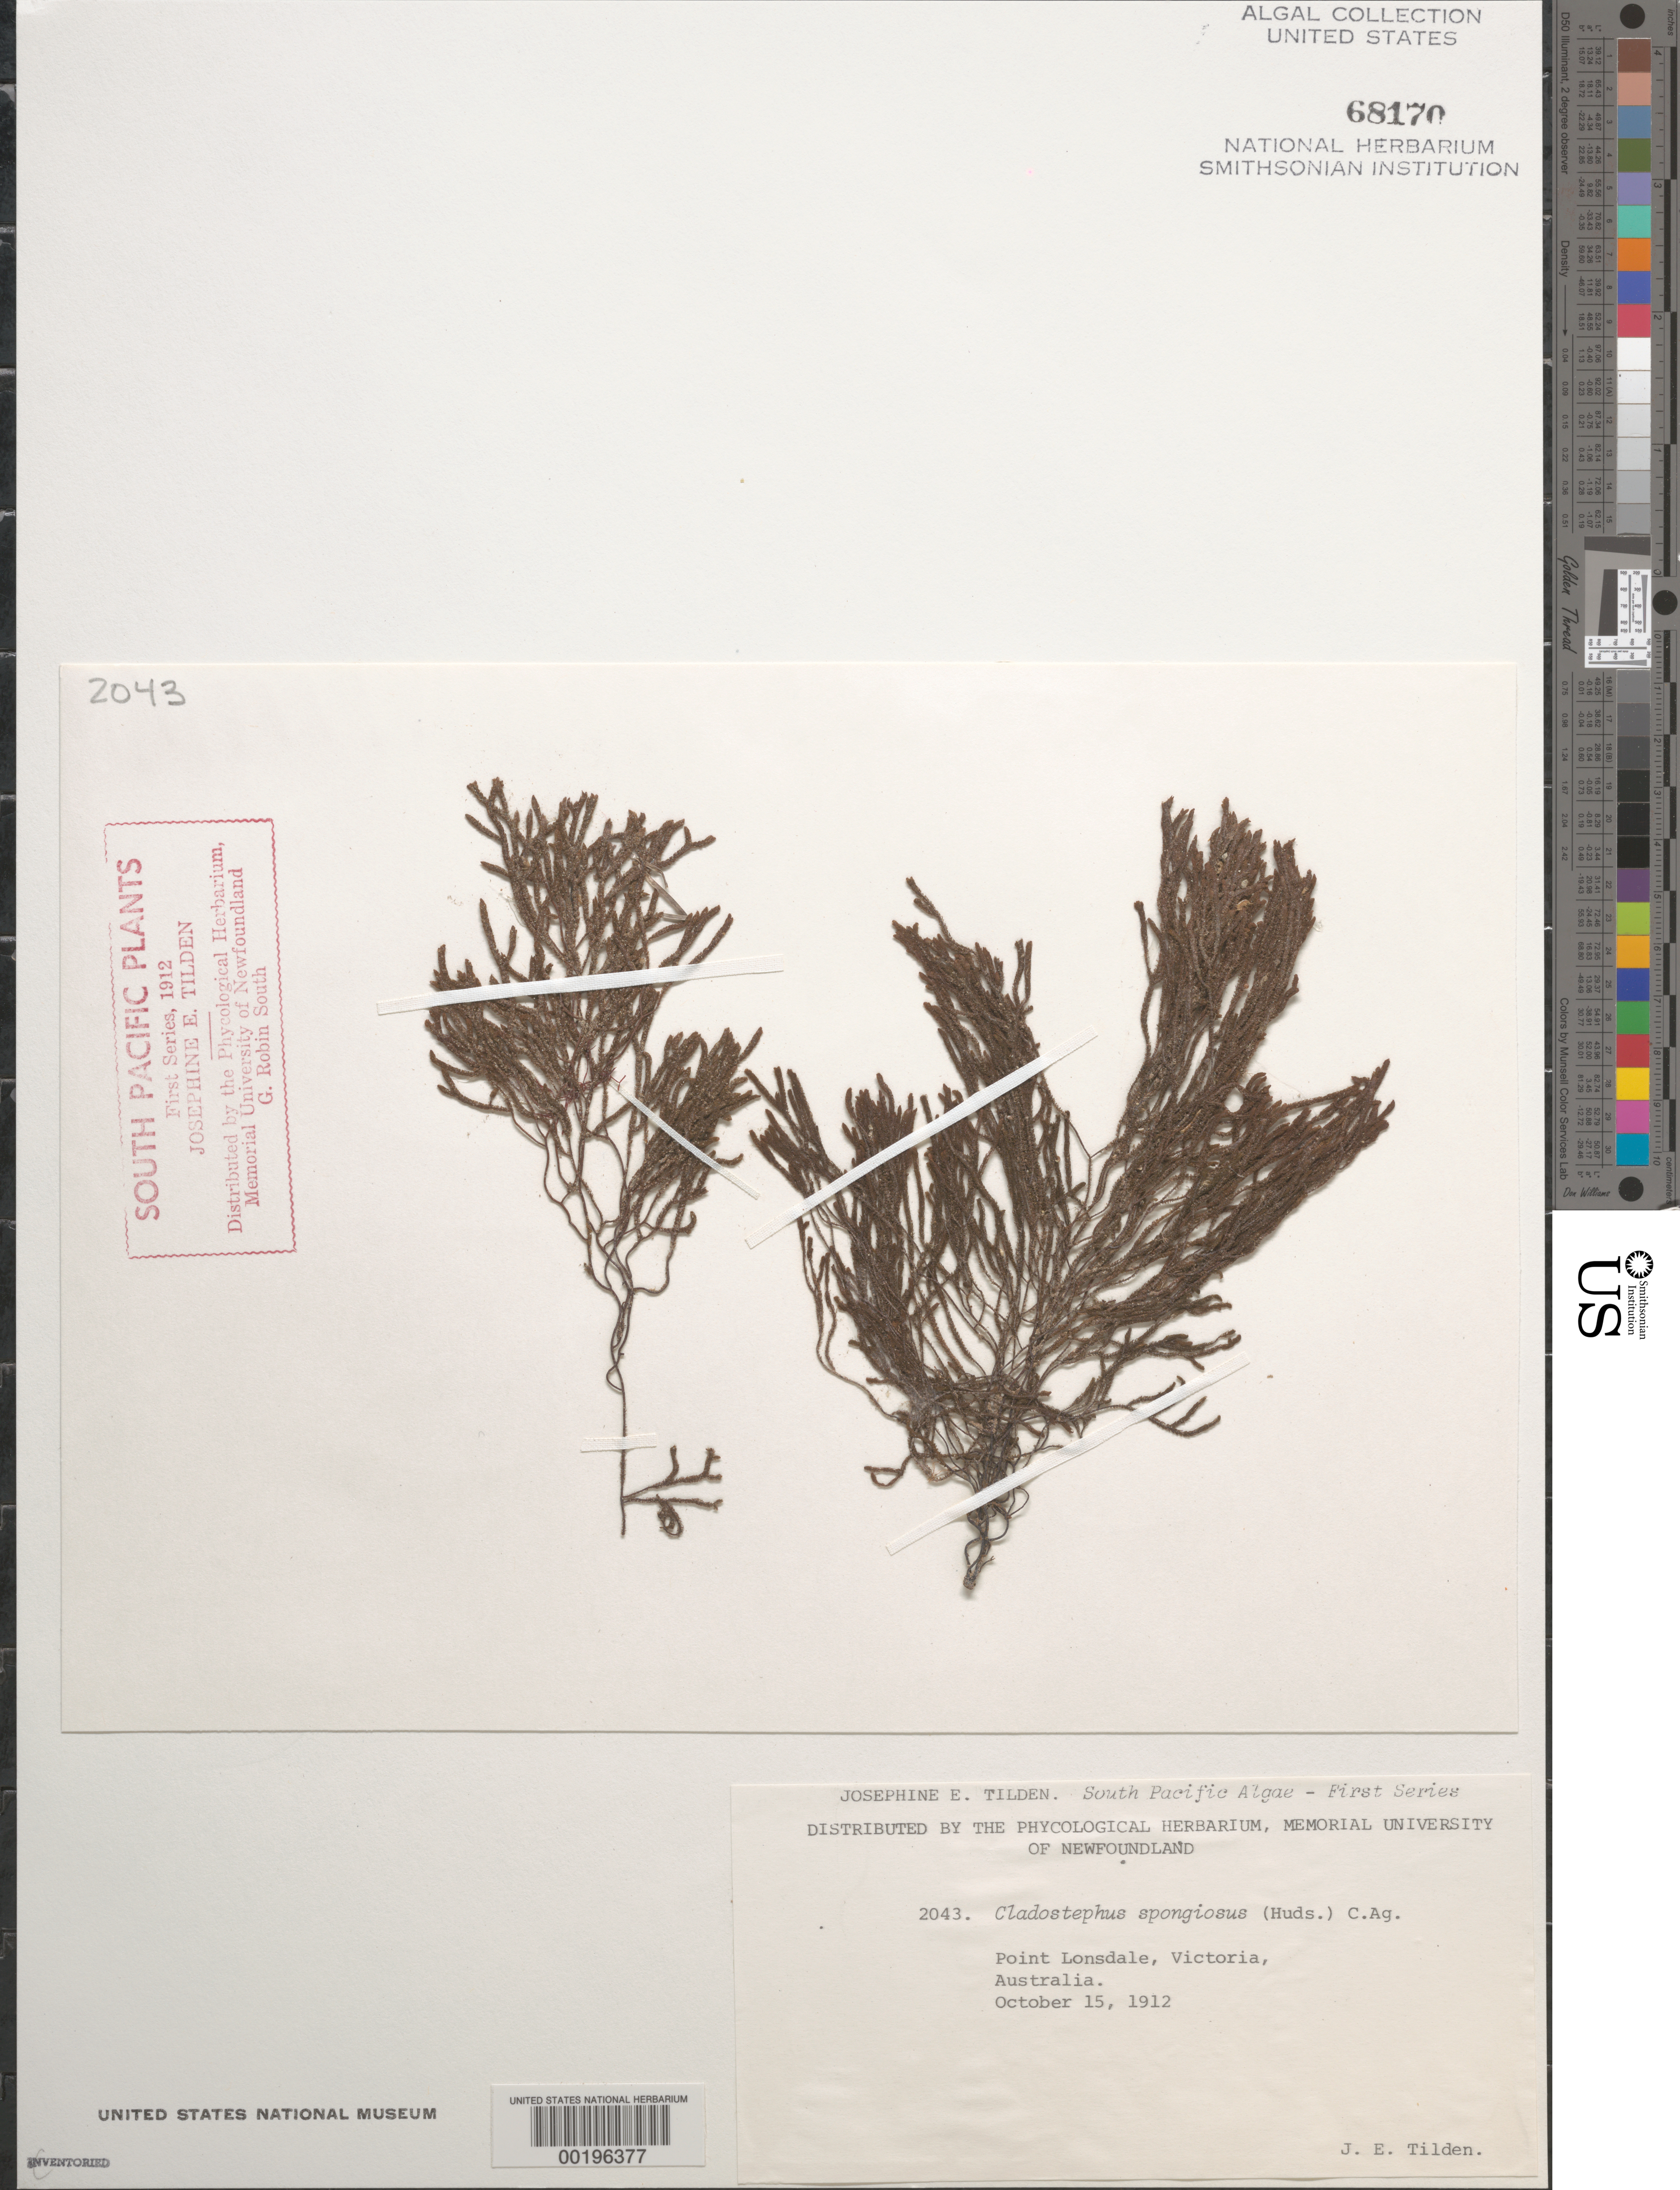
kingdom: Chromista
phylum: Ochrophyta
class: Phaeophyceae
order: Sphacelariales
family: Cladostephaceae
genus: Cladostephus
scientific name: Cladostephus spongiosus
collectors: J. E. Tilden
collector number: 2043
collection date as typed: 15 Oct 1912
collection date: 1912-10-15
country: Australia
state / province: Victoria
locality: Point lonsdale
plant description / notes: Tilden, South Pacific Plants, First Series, 1912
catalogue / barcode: US 68170